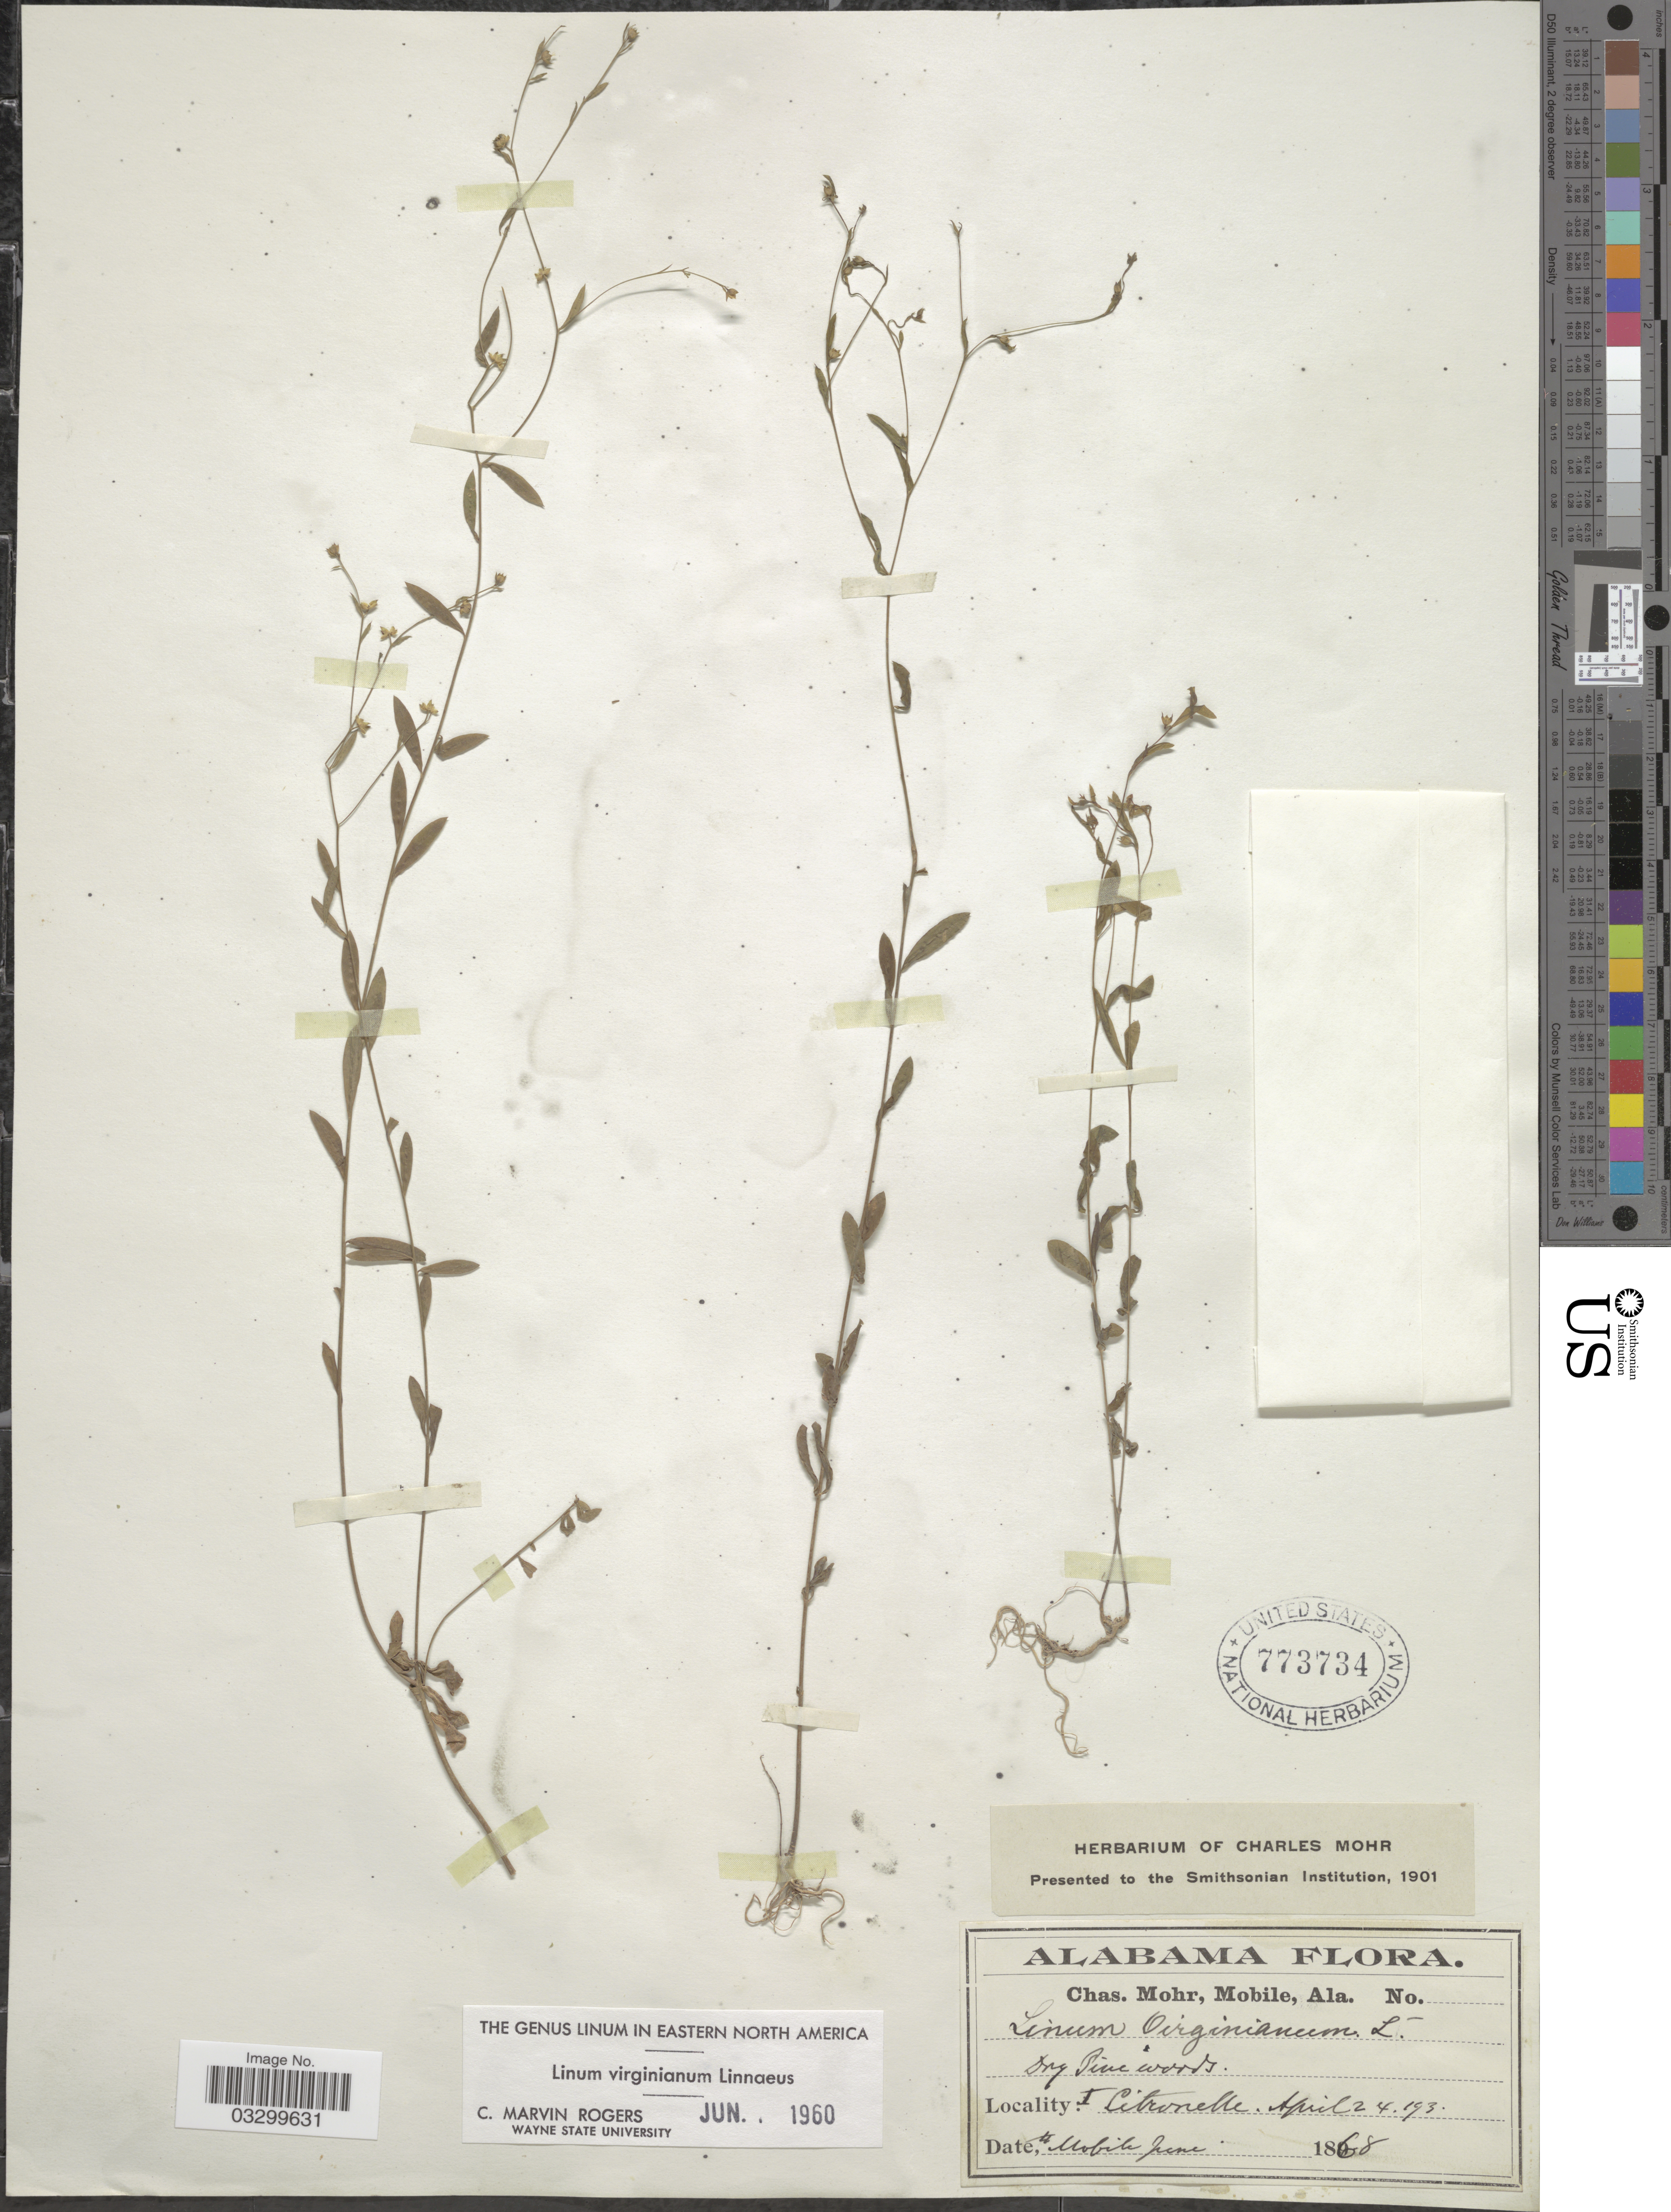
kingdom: Plantae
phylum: Tracheophyta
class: Magnoliopsida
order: Malpighiales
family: Linaceae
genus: Linum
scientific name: Linum virginianum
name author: L.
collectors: Mohr, C. T. (herbarium)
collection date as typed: April 24 193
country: United States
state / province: Alabama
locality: I Citronelle, Mobile.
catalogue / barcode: US 773734